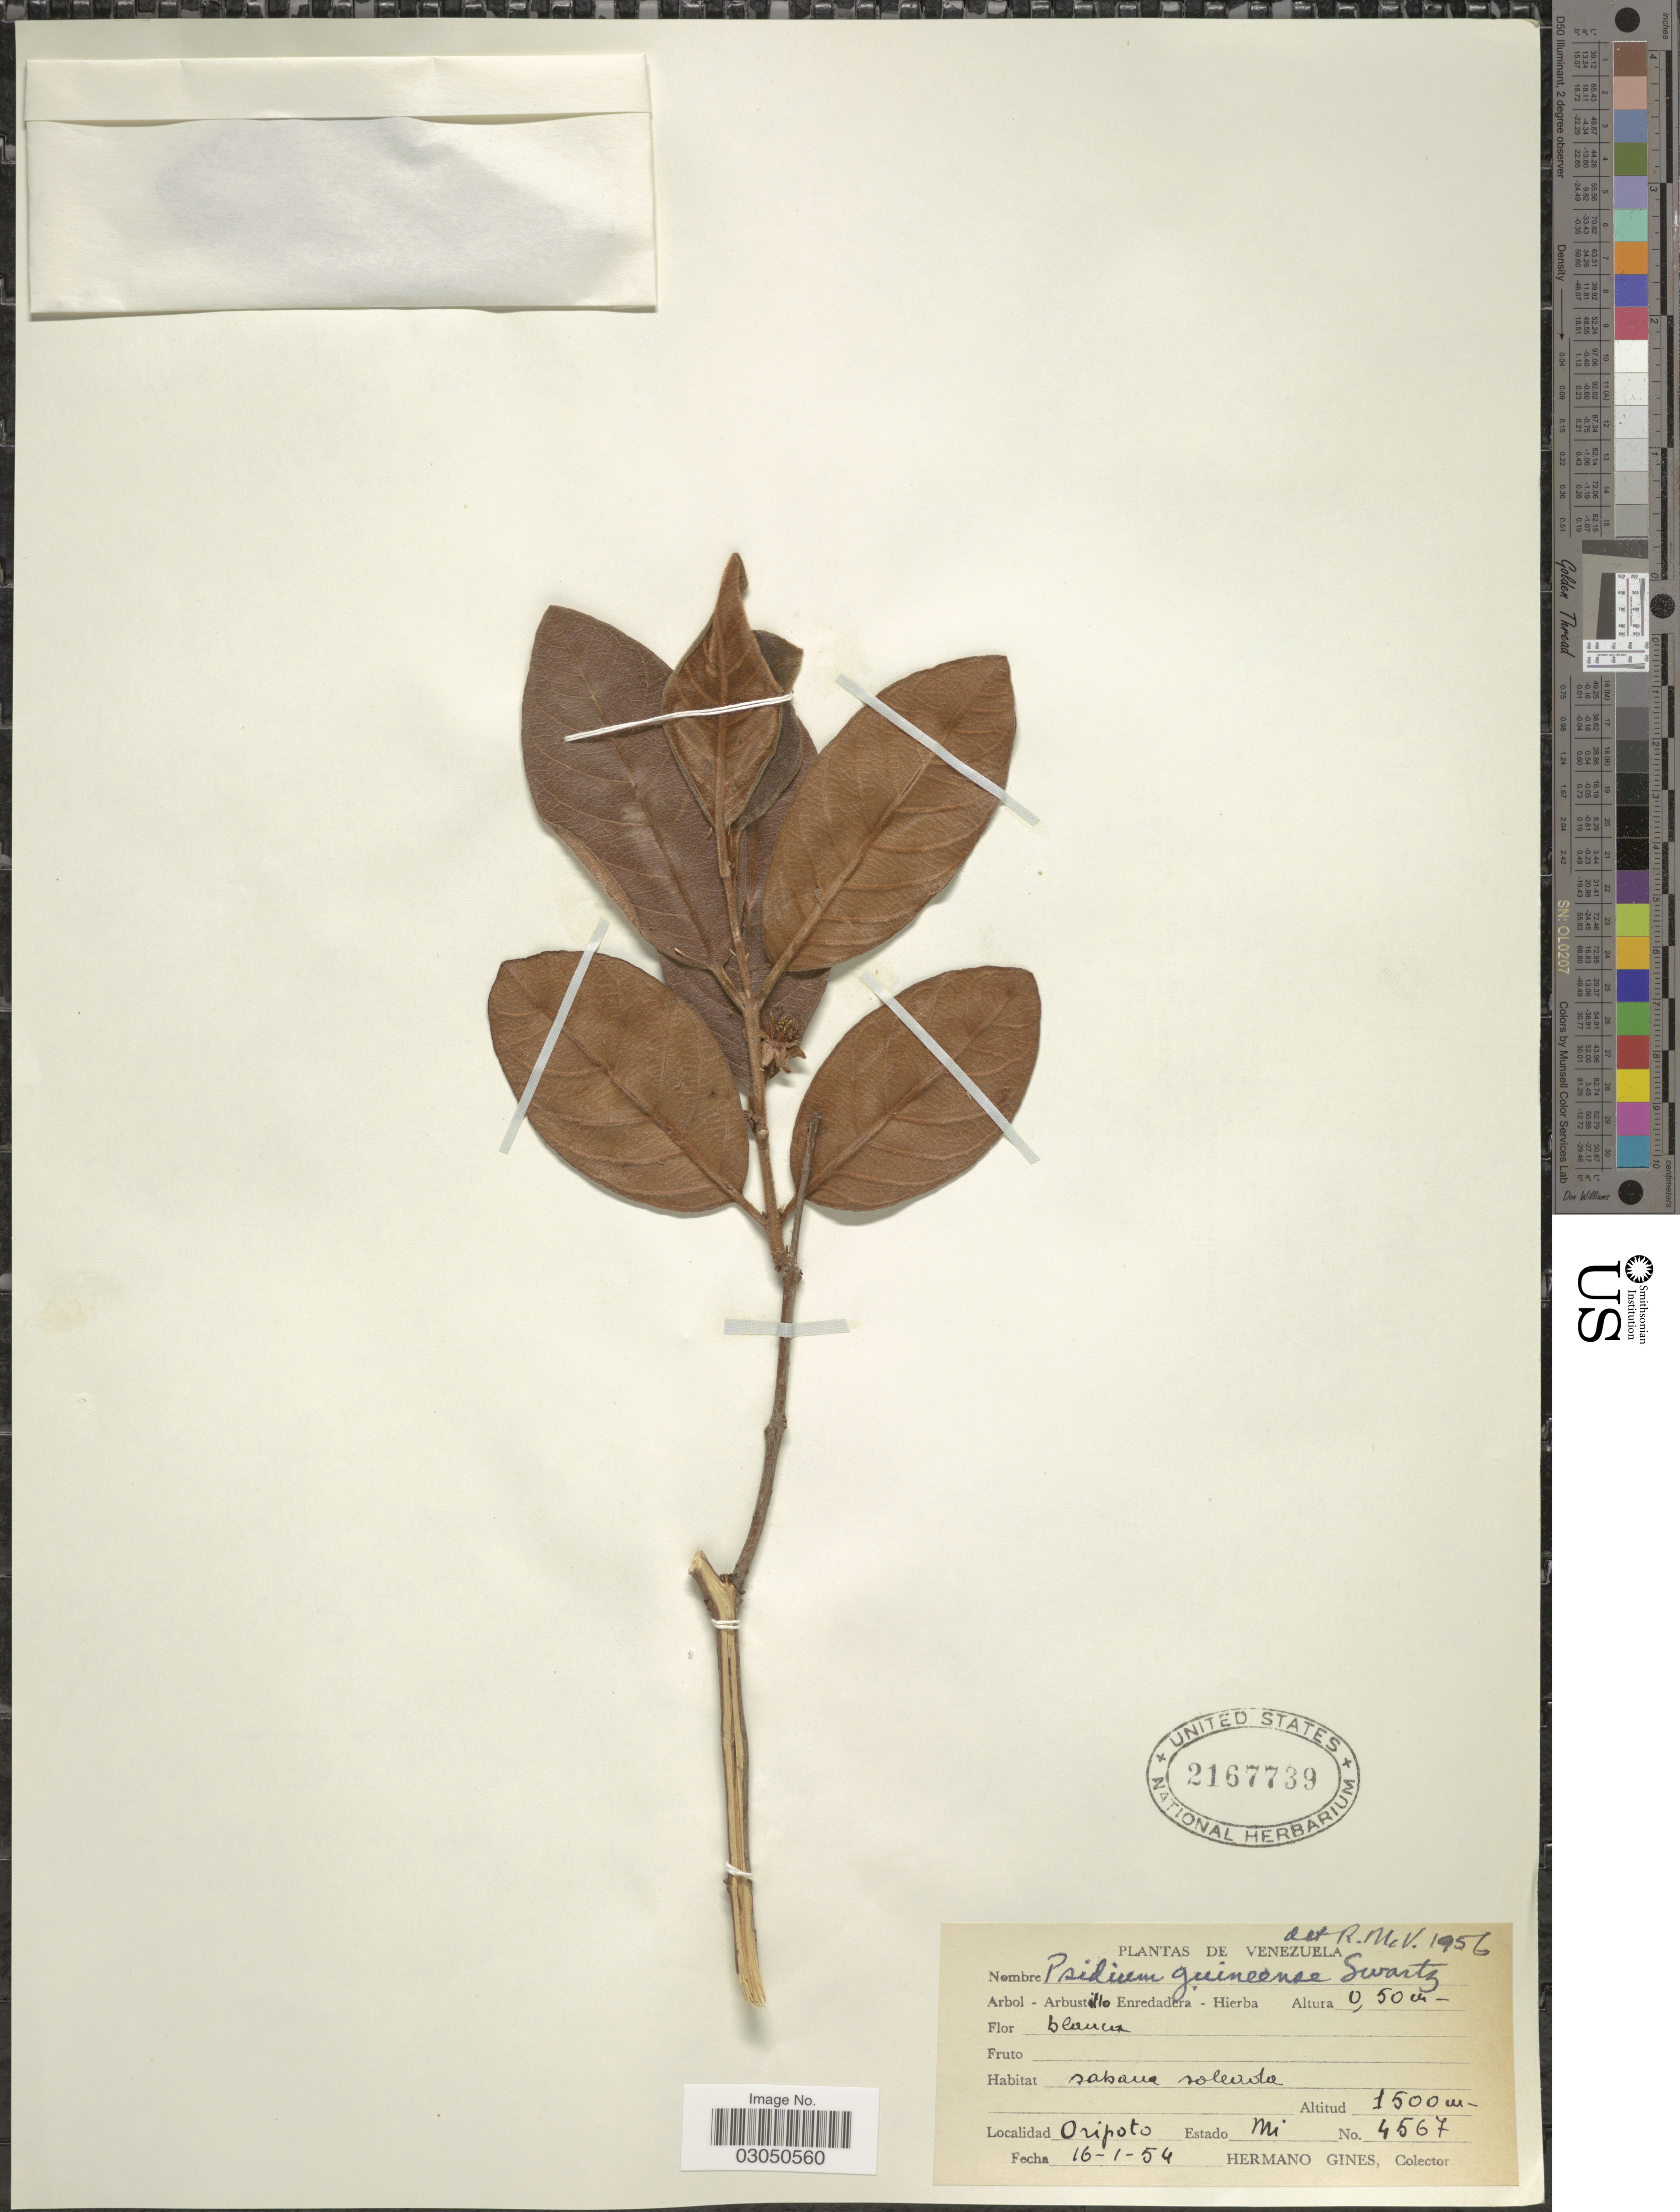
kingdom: Plantae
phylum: Tracheophyta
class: Magnoliopsida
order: Myrtales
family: Myrtaceae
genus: Psidium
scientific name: Psidium guineense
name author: Sw.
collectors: Bro. Gines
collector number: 4567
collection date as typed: Transcribed d/m/y: 16/1/54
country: Venezuela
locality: Oripoto. Estado Mi.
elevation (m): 1500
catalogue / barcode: US 2167739